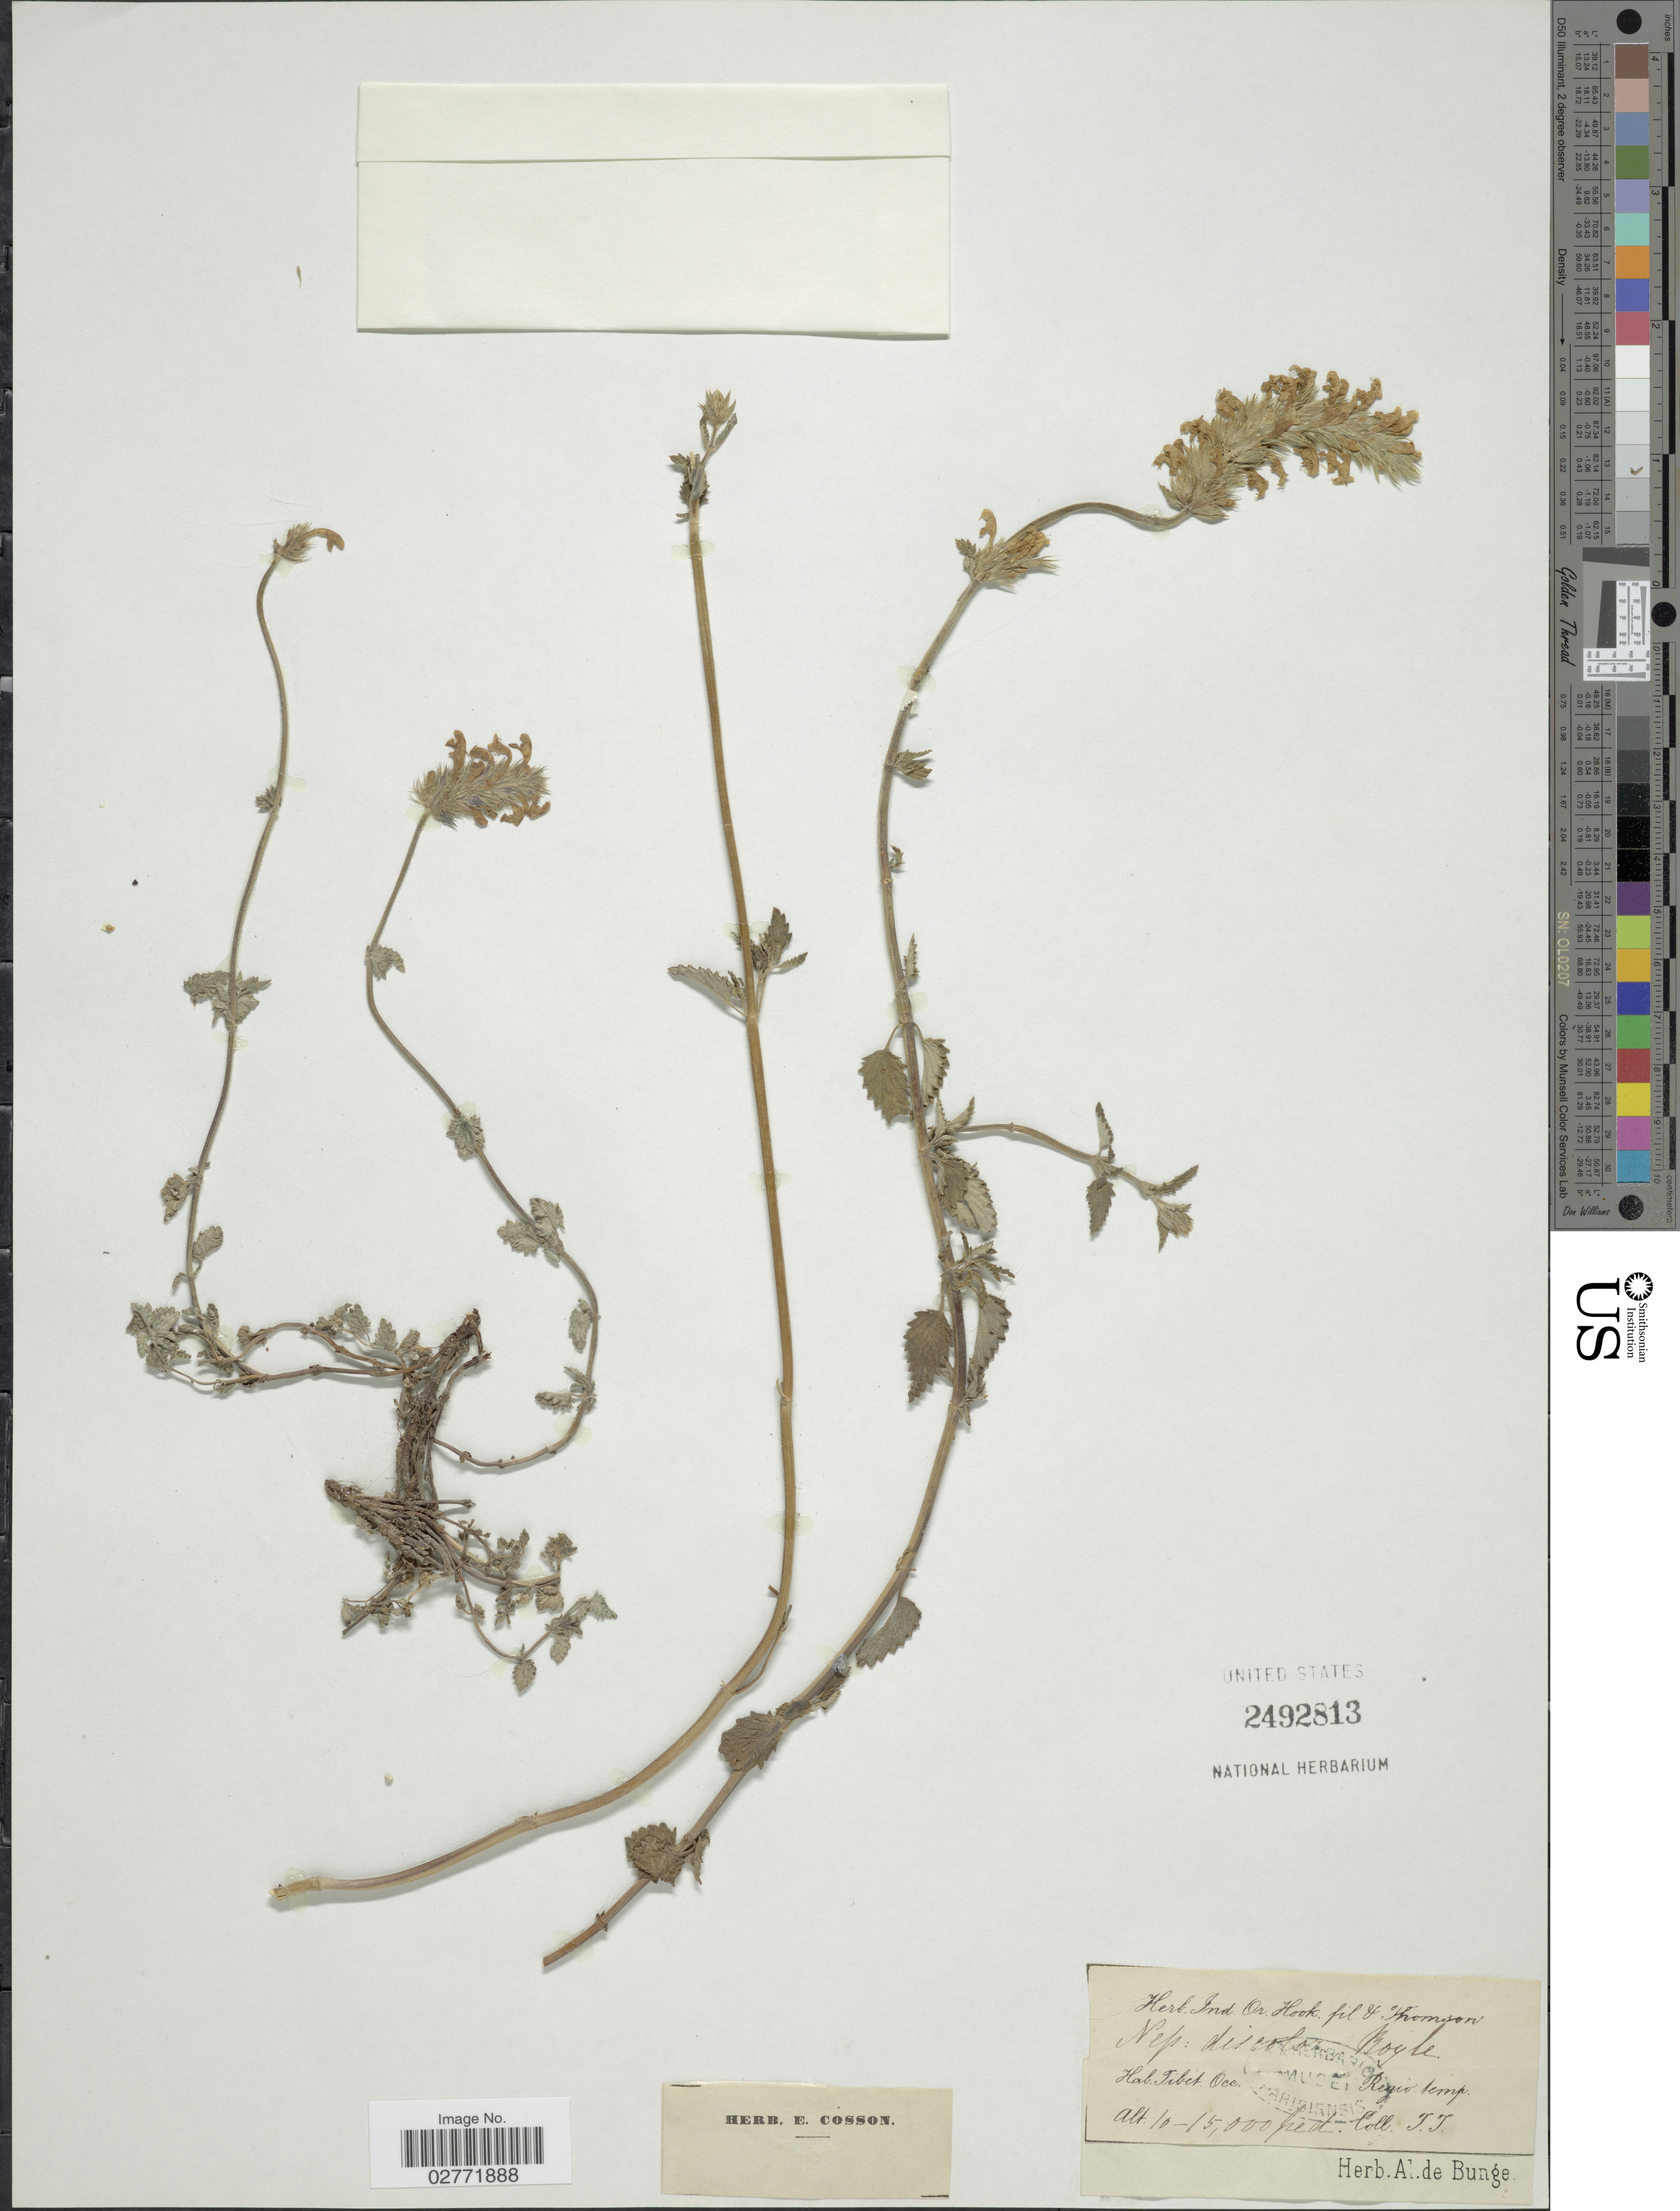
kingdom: Plantae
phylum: Tracheophyta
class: Magnoliopsida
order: Lamiales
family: Lamiaceae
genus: Nepeta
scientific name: Nepeta discolor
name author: Royle ex Benth.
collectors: T. Thomson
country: China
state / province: Xizang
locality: Tibet Occ. Regio Temp.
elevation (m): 3048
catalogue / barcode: US 2492813